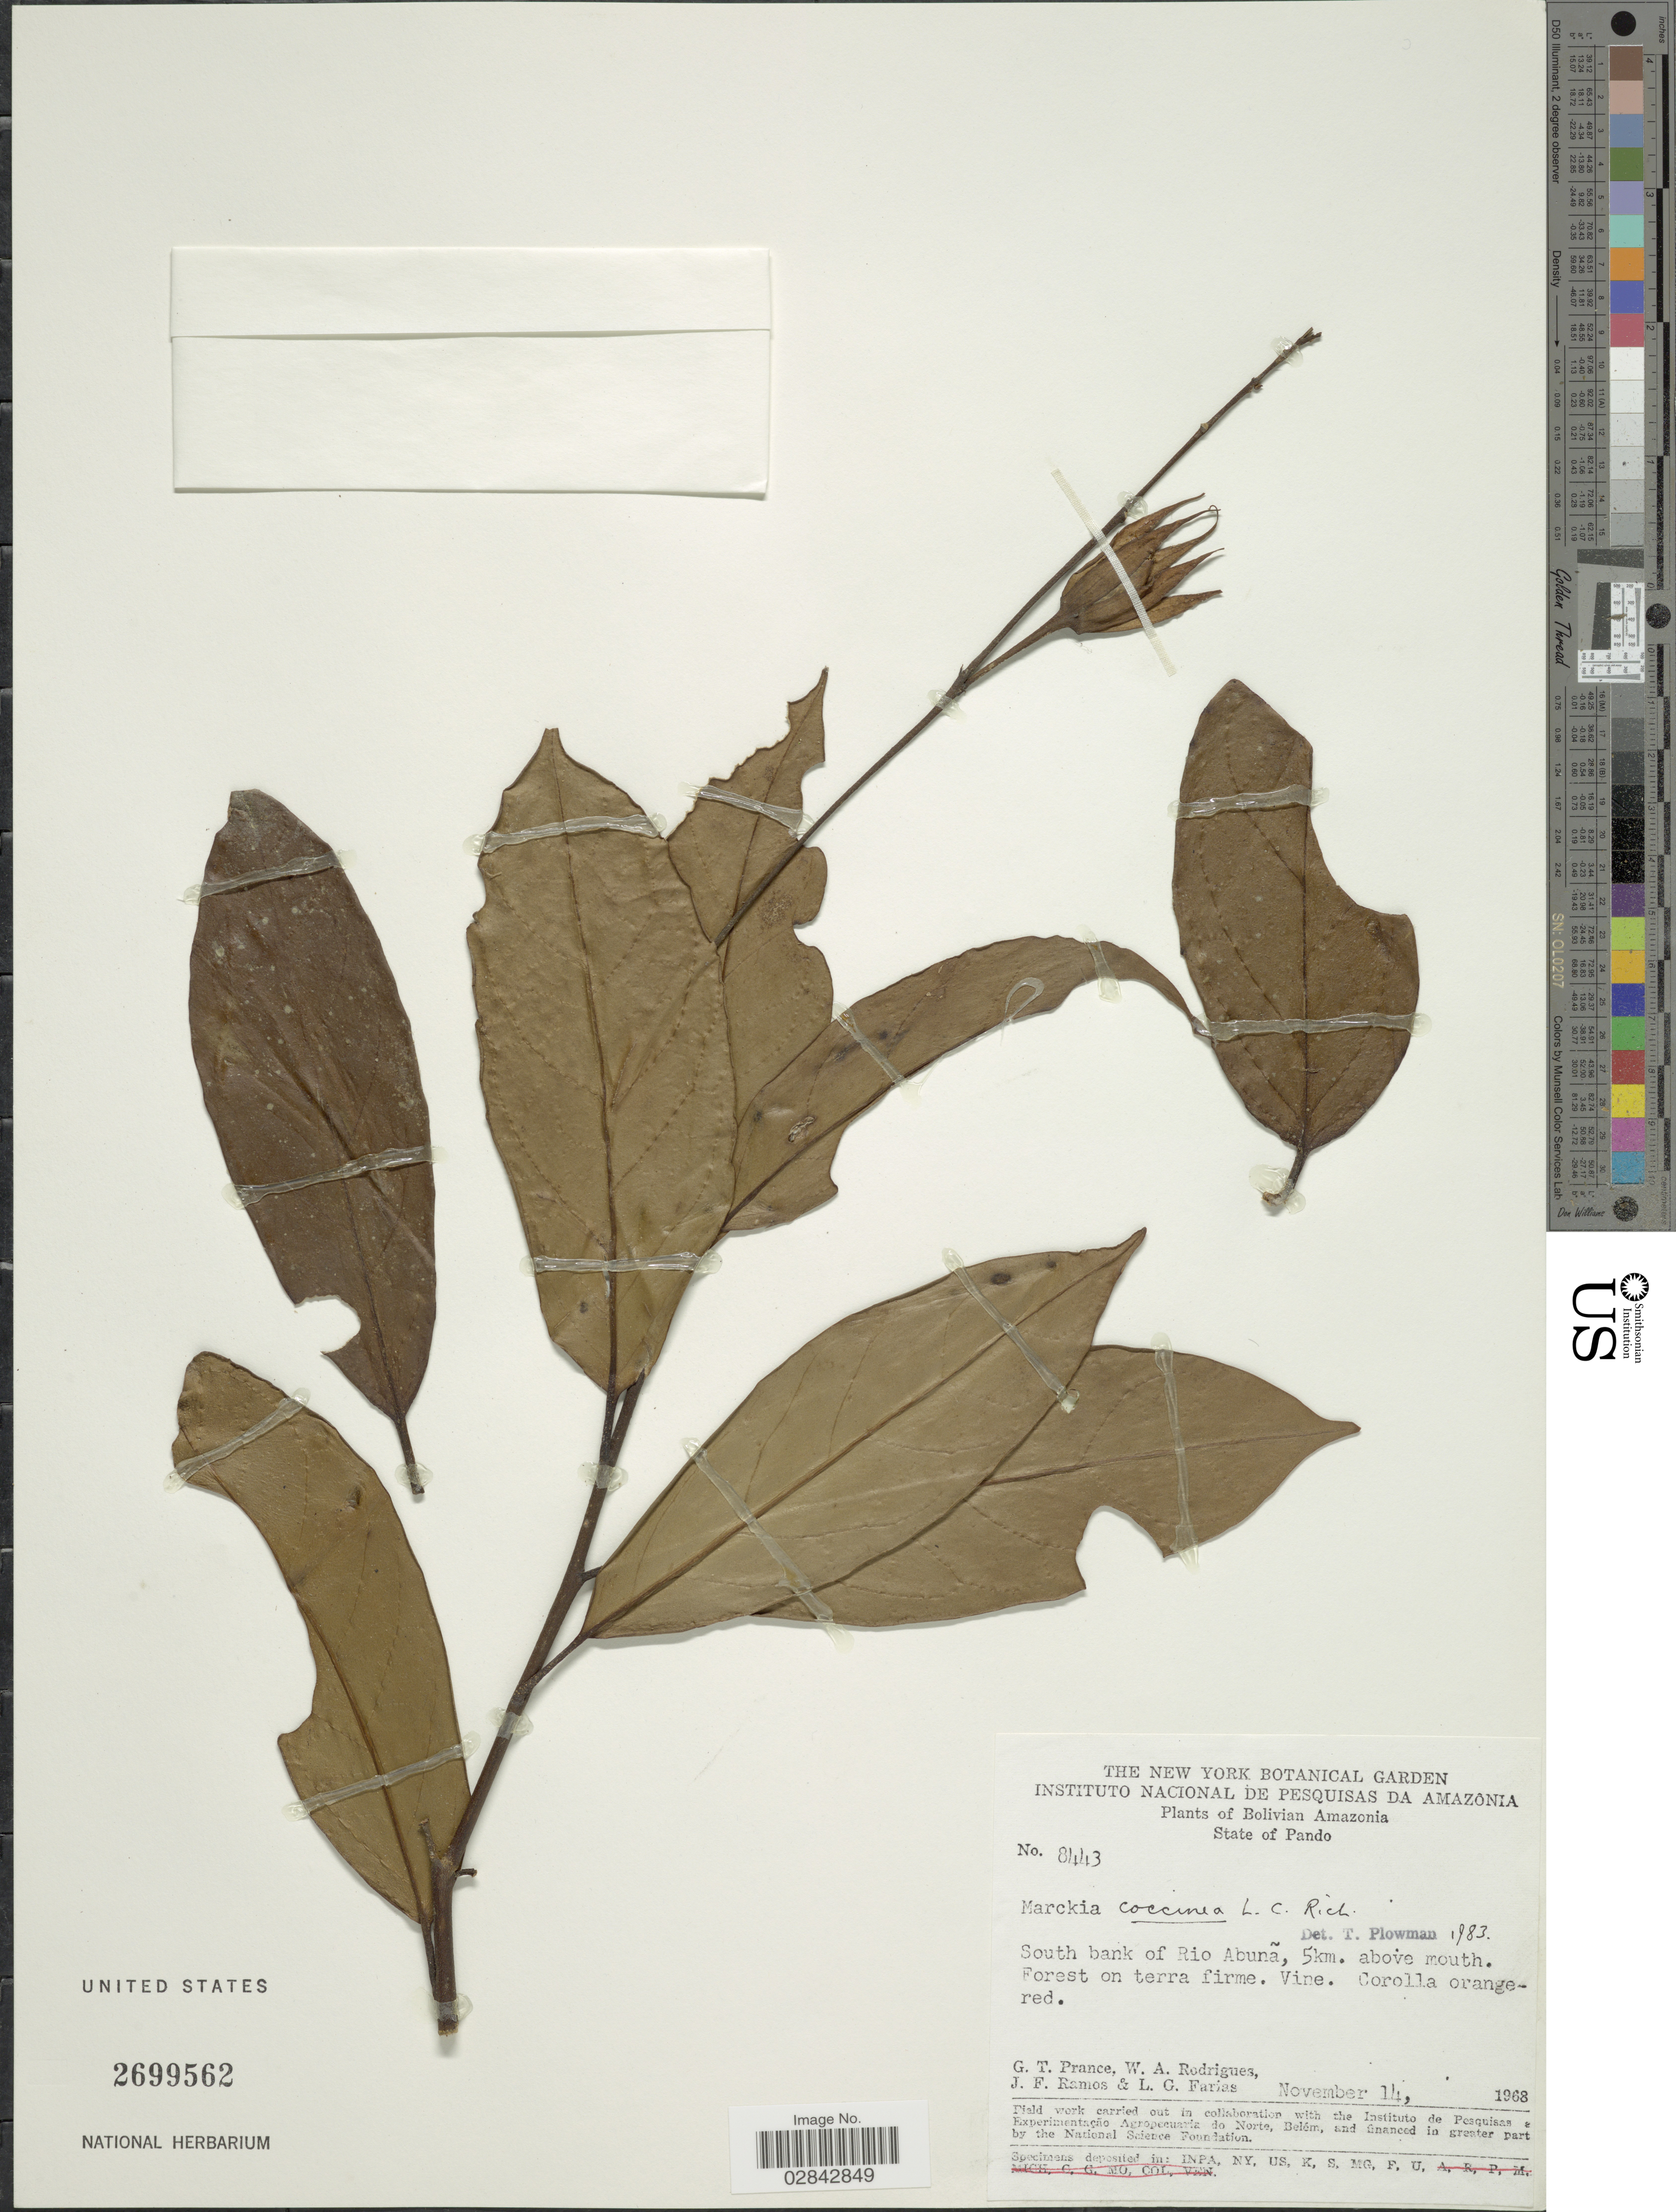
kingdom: Plantae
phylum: Tracheophyta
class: Magnoliopsida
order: Solanales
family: Solanaceae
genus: Markea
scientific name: Markea coccinea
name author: Rich.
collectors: G. T. Prance, W. A. Rodrigues, J. F. Ramos & L. Farias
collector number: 8443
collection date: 1968-11-14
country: Bolivia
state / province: Pando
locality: Bolivian Amazonia. South bank of Rio Abunã, 5 km. above mouth.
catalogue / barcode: US 2699562